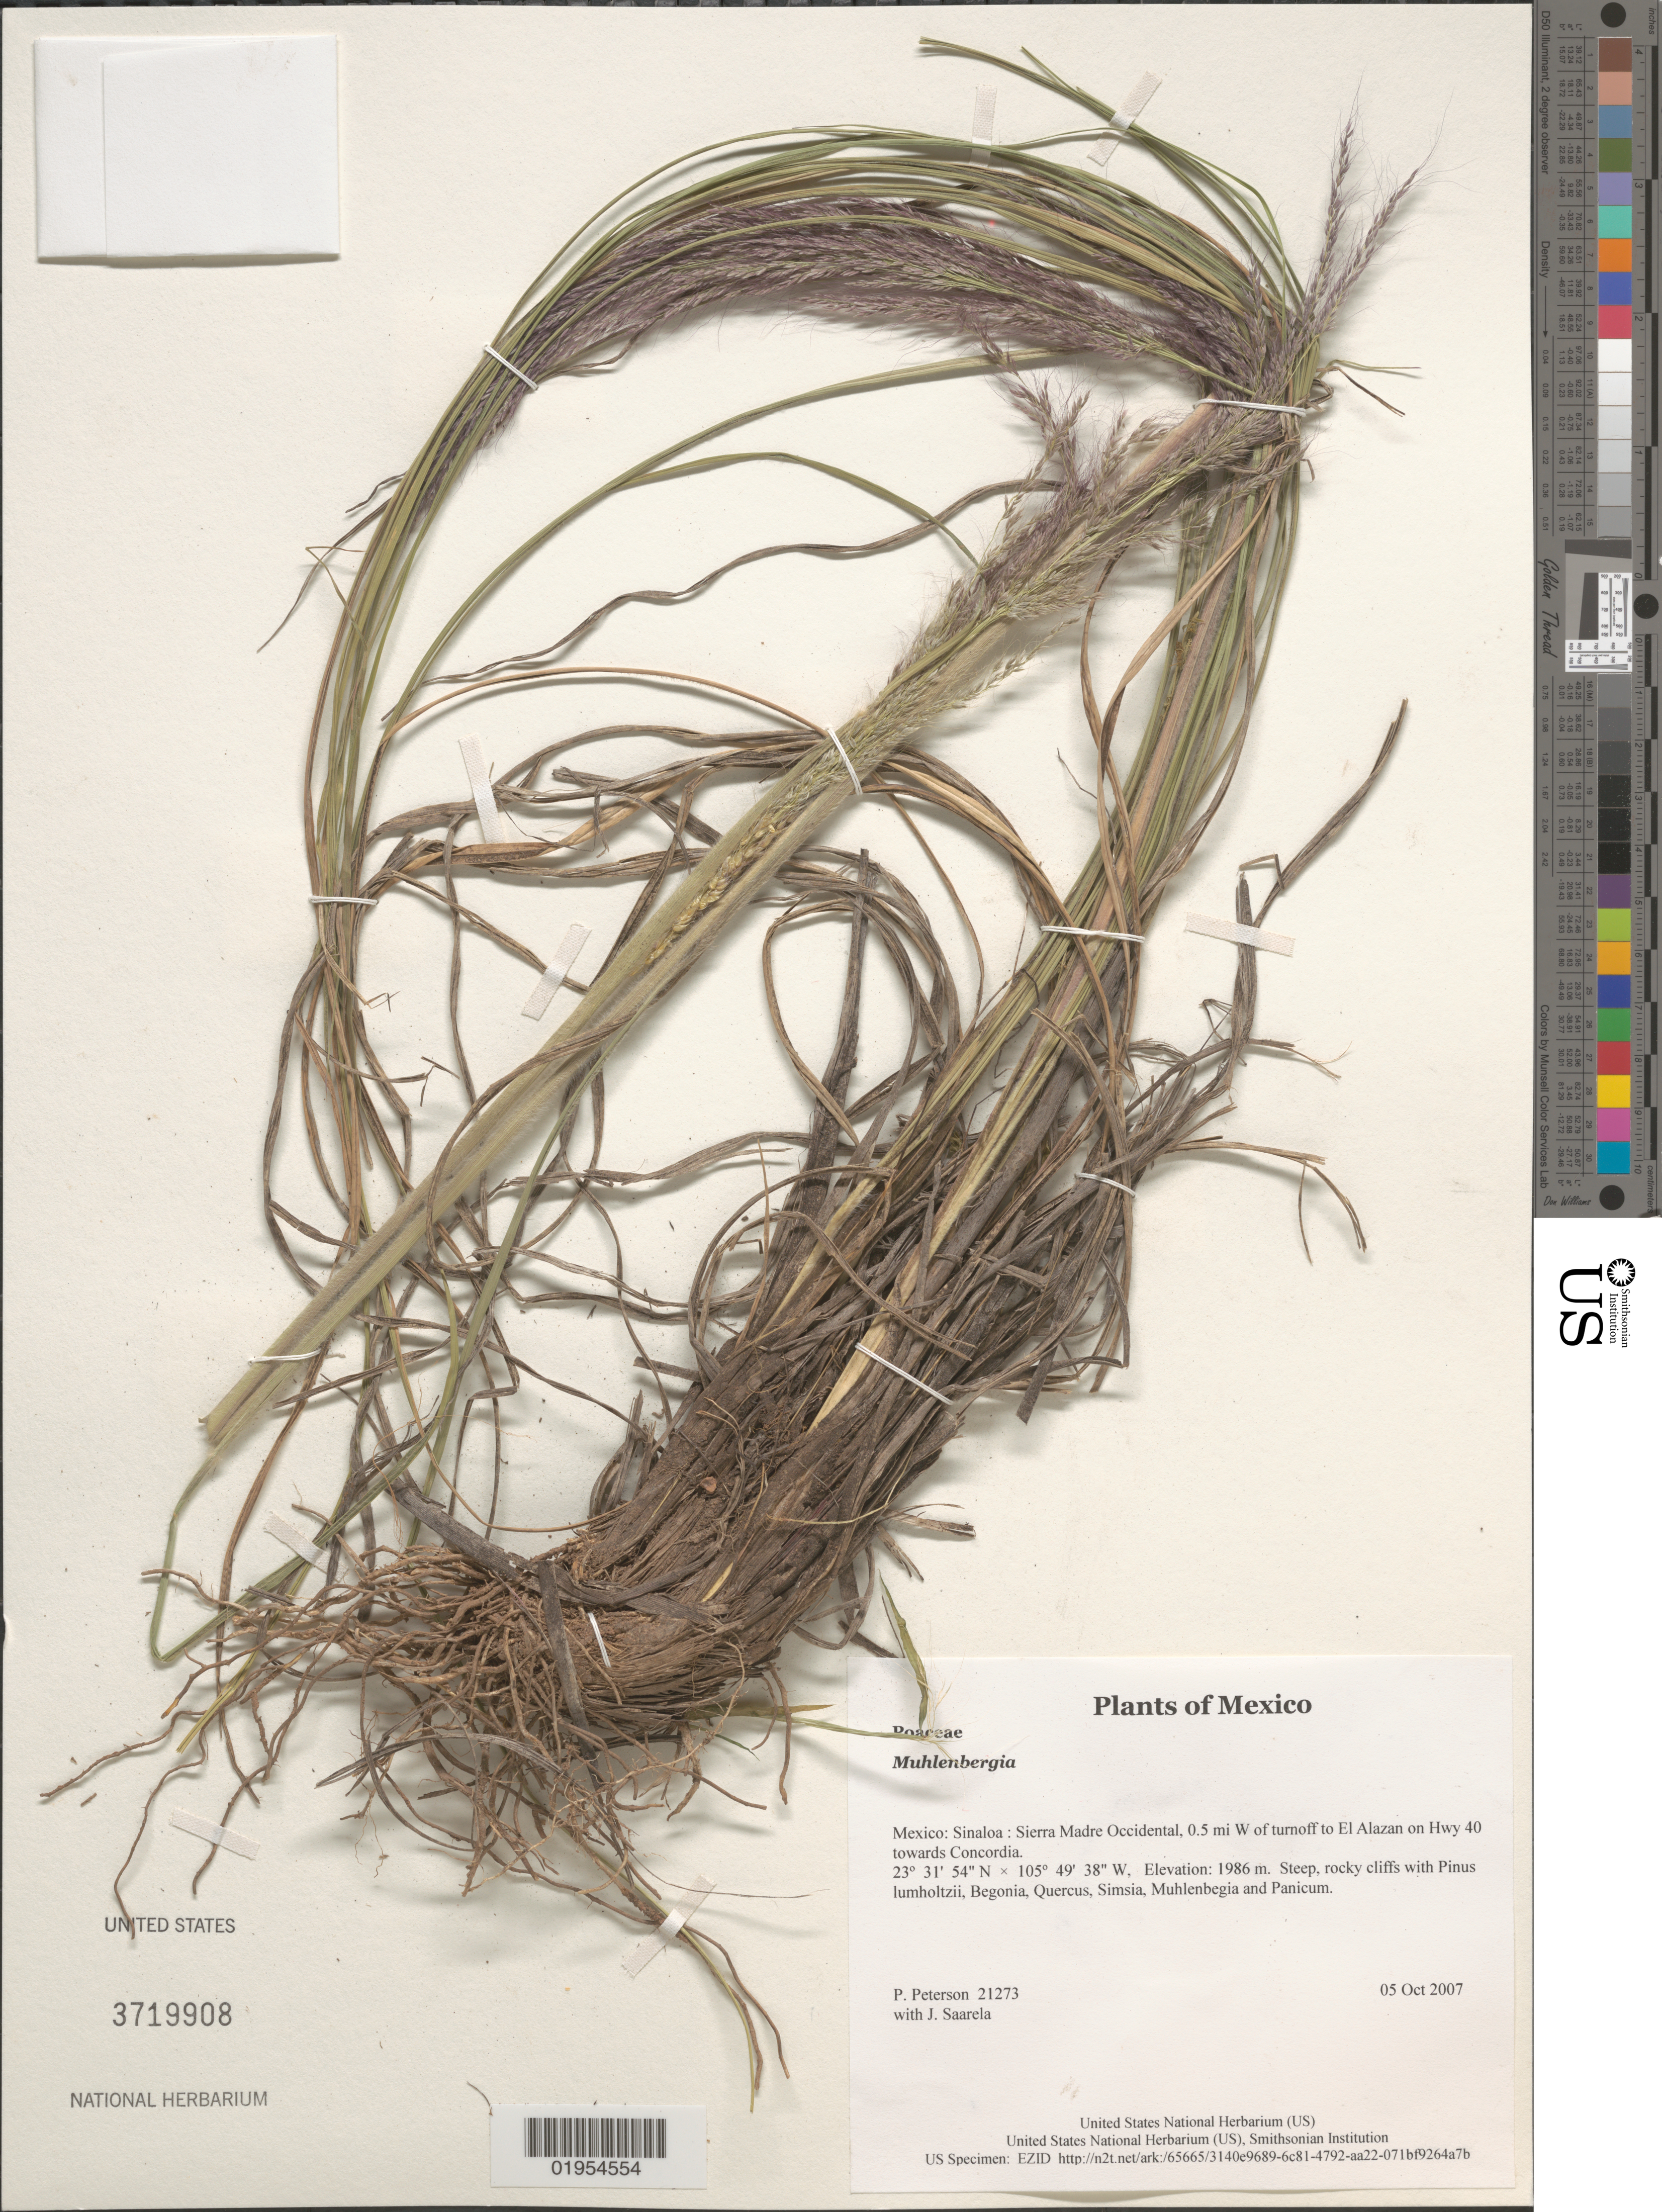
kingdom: Plantae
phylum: Tracheophyta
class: Liliopsida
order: Poales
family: Poaceae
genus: Muhlenbergia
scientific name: Muhlenbergia sp.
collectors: P. M. Peterson & J. Saarela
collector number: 21273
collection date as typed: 05 Oct 2007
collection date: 2007-10-05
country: Mexico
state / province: Sinaloa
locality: Sierra Madre Occidental, 0.5 mi W of turnoff to El Alazan on Hwy 40 towards Concordia.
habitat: Steep, rocky cliffs with Pinus lumholtzii, Begonia, Quercus, Simsia, Muhlenbegia and Panicum.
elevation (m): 1986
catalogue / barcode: US 3719908